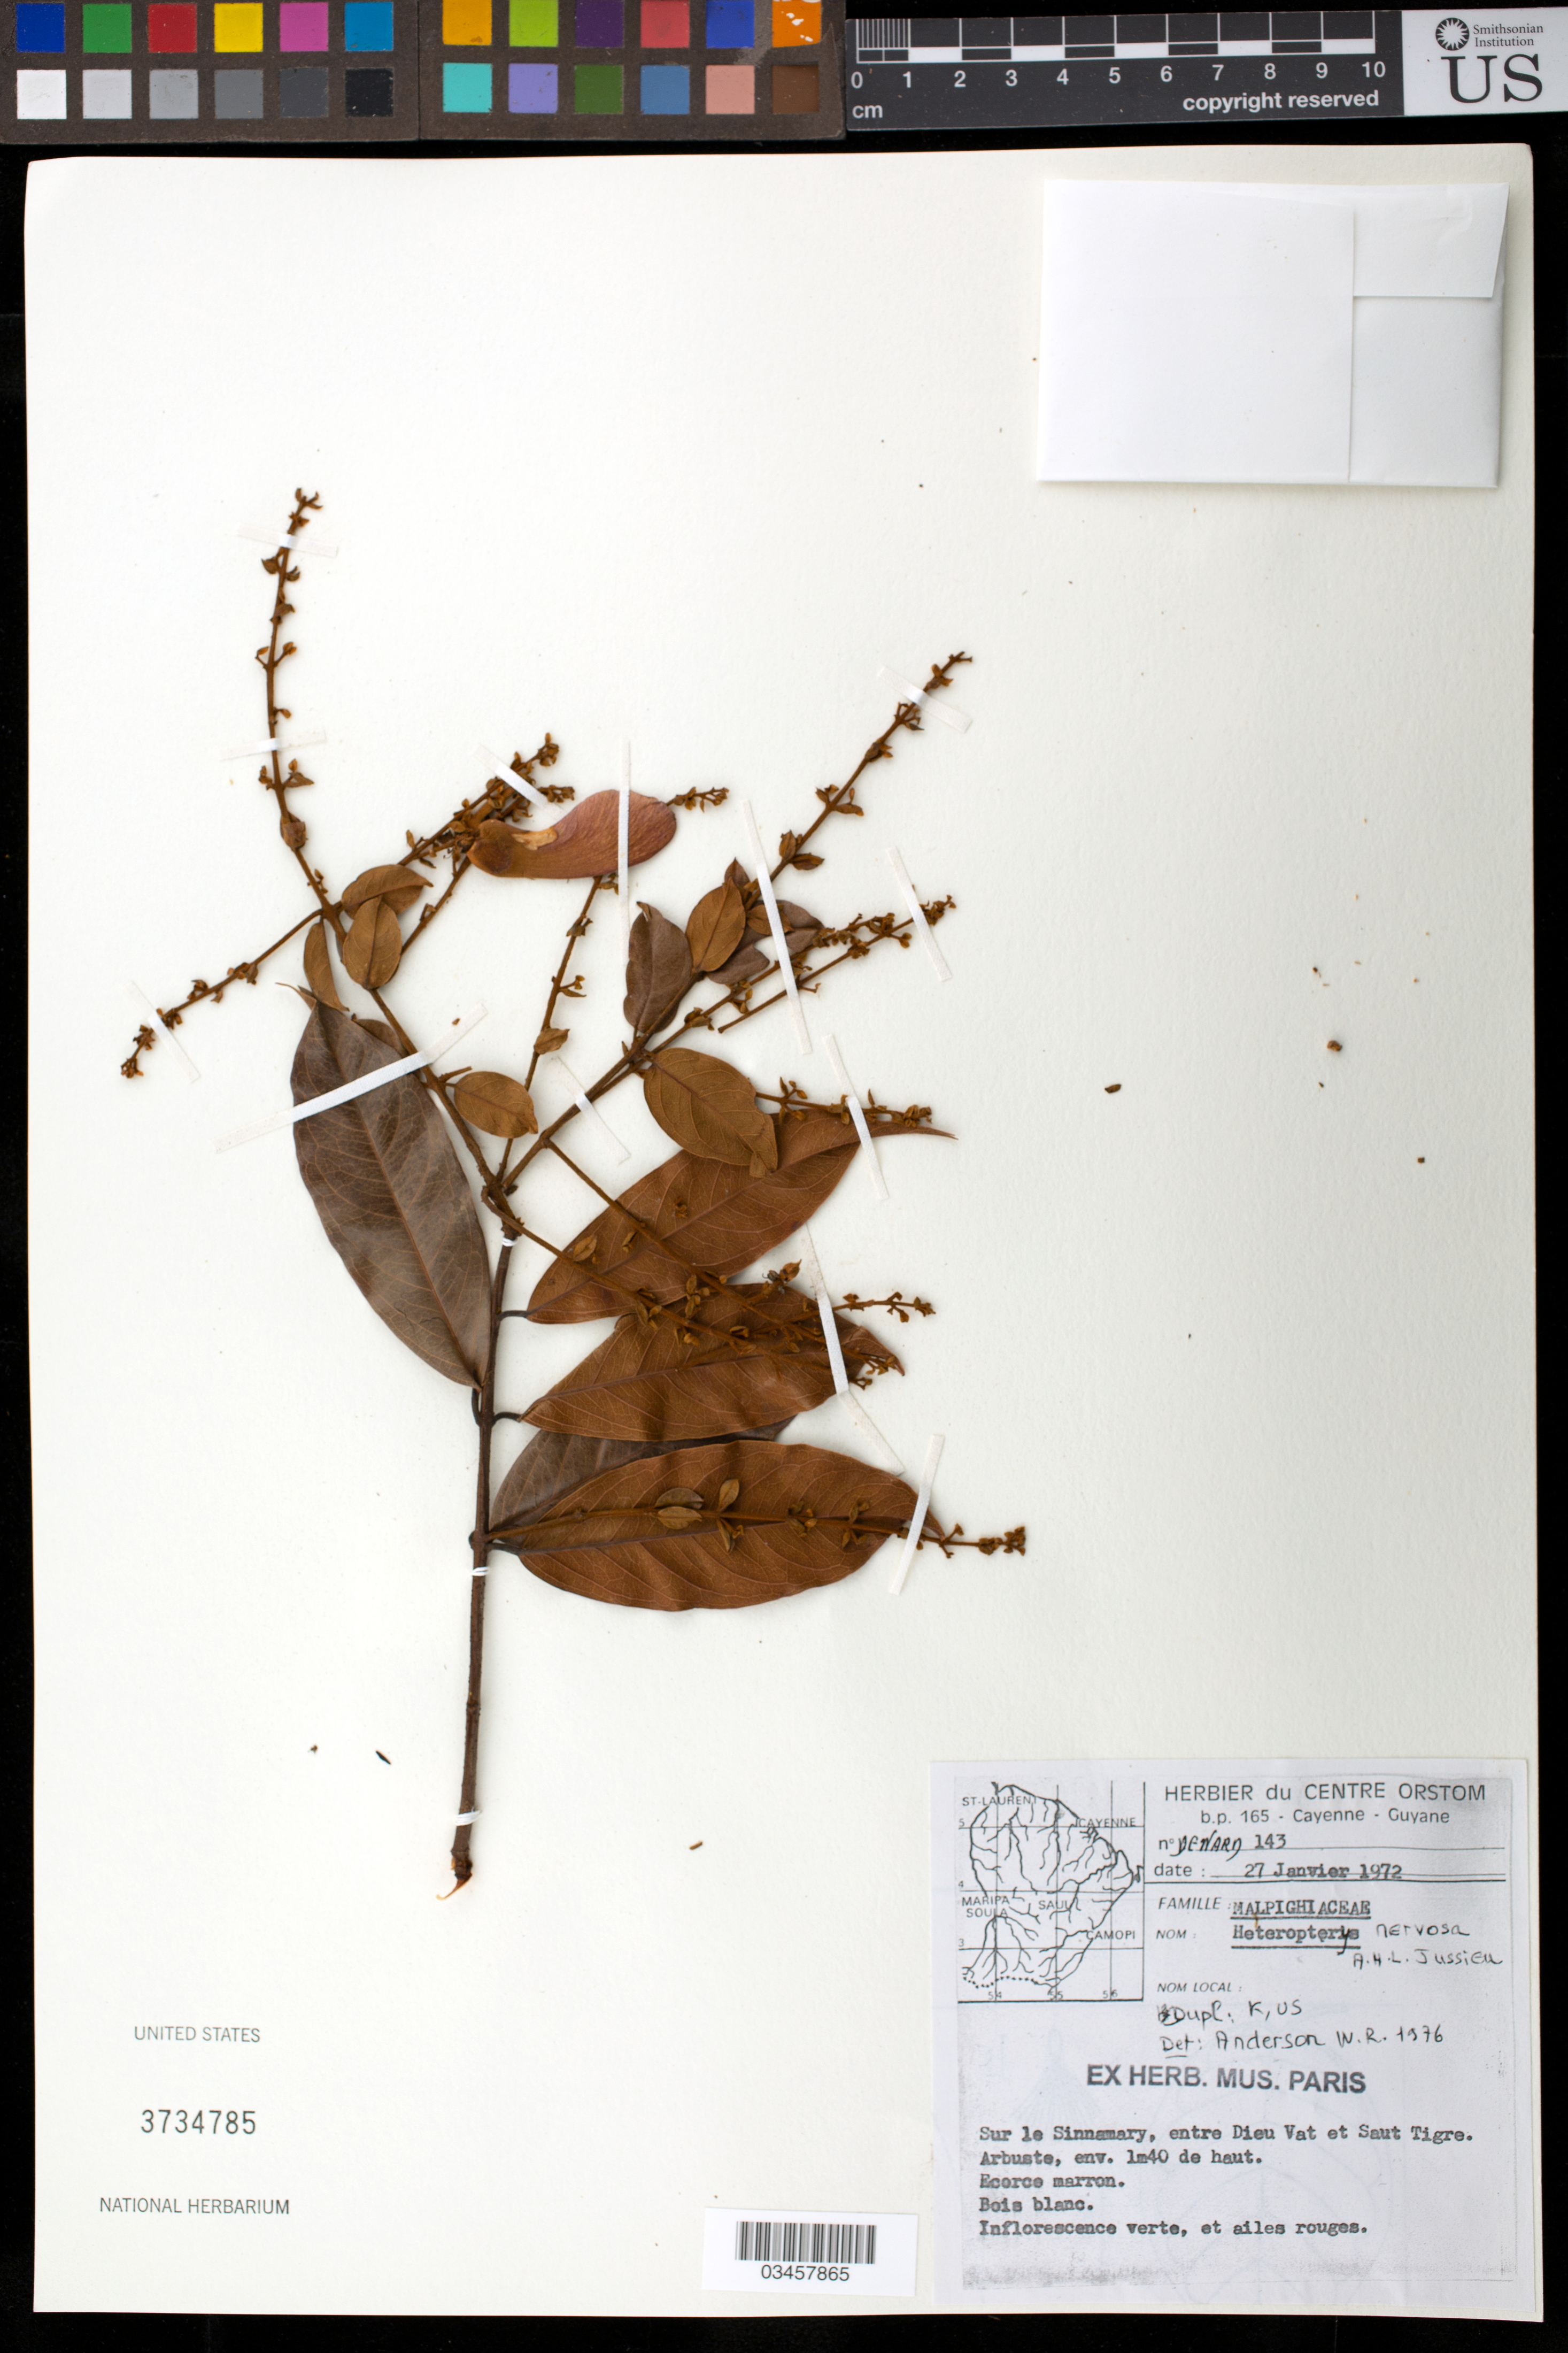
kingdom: Plantae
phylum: Tracheophyta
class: Magnoliopsida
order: Malpighiales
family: Malpighiaceae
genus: Heteropterys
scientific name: Heteropterys nervosa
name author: A. Juss.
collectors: G. Deward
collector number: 143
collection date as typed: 27-Jan-72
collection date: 1972-01-27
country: French Guiana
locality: Sinnamary R., entre Dieu Vat et Saut Tigre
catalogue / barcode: US 3734785